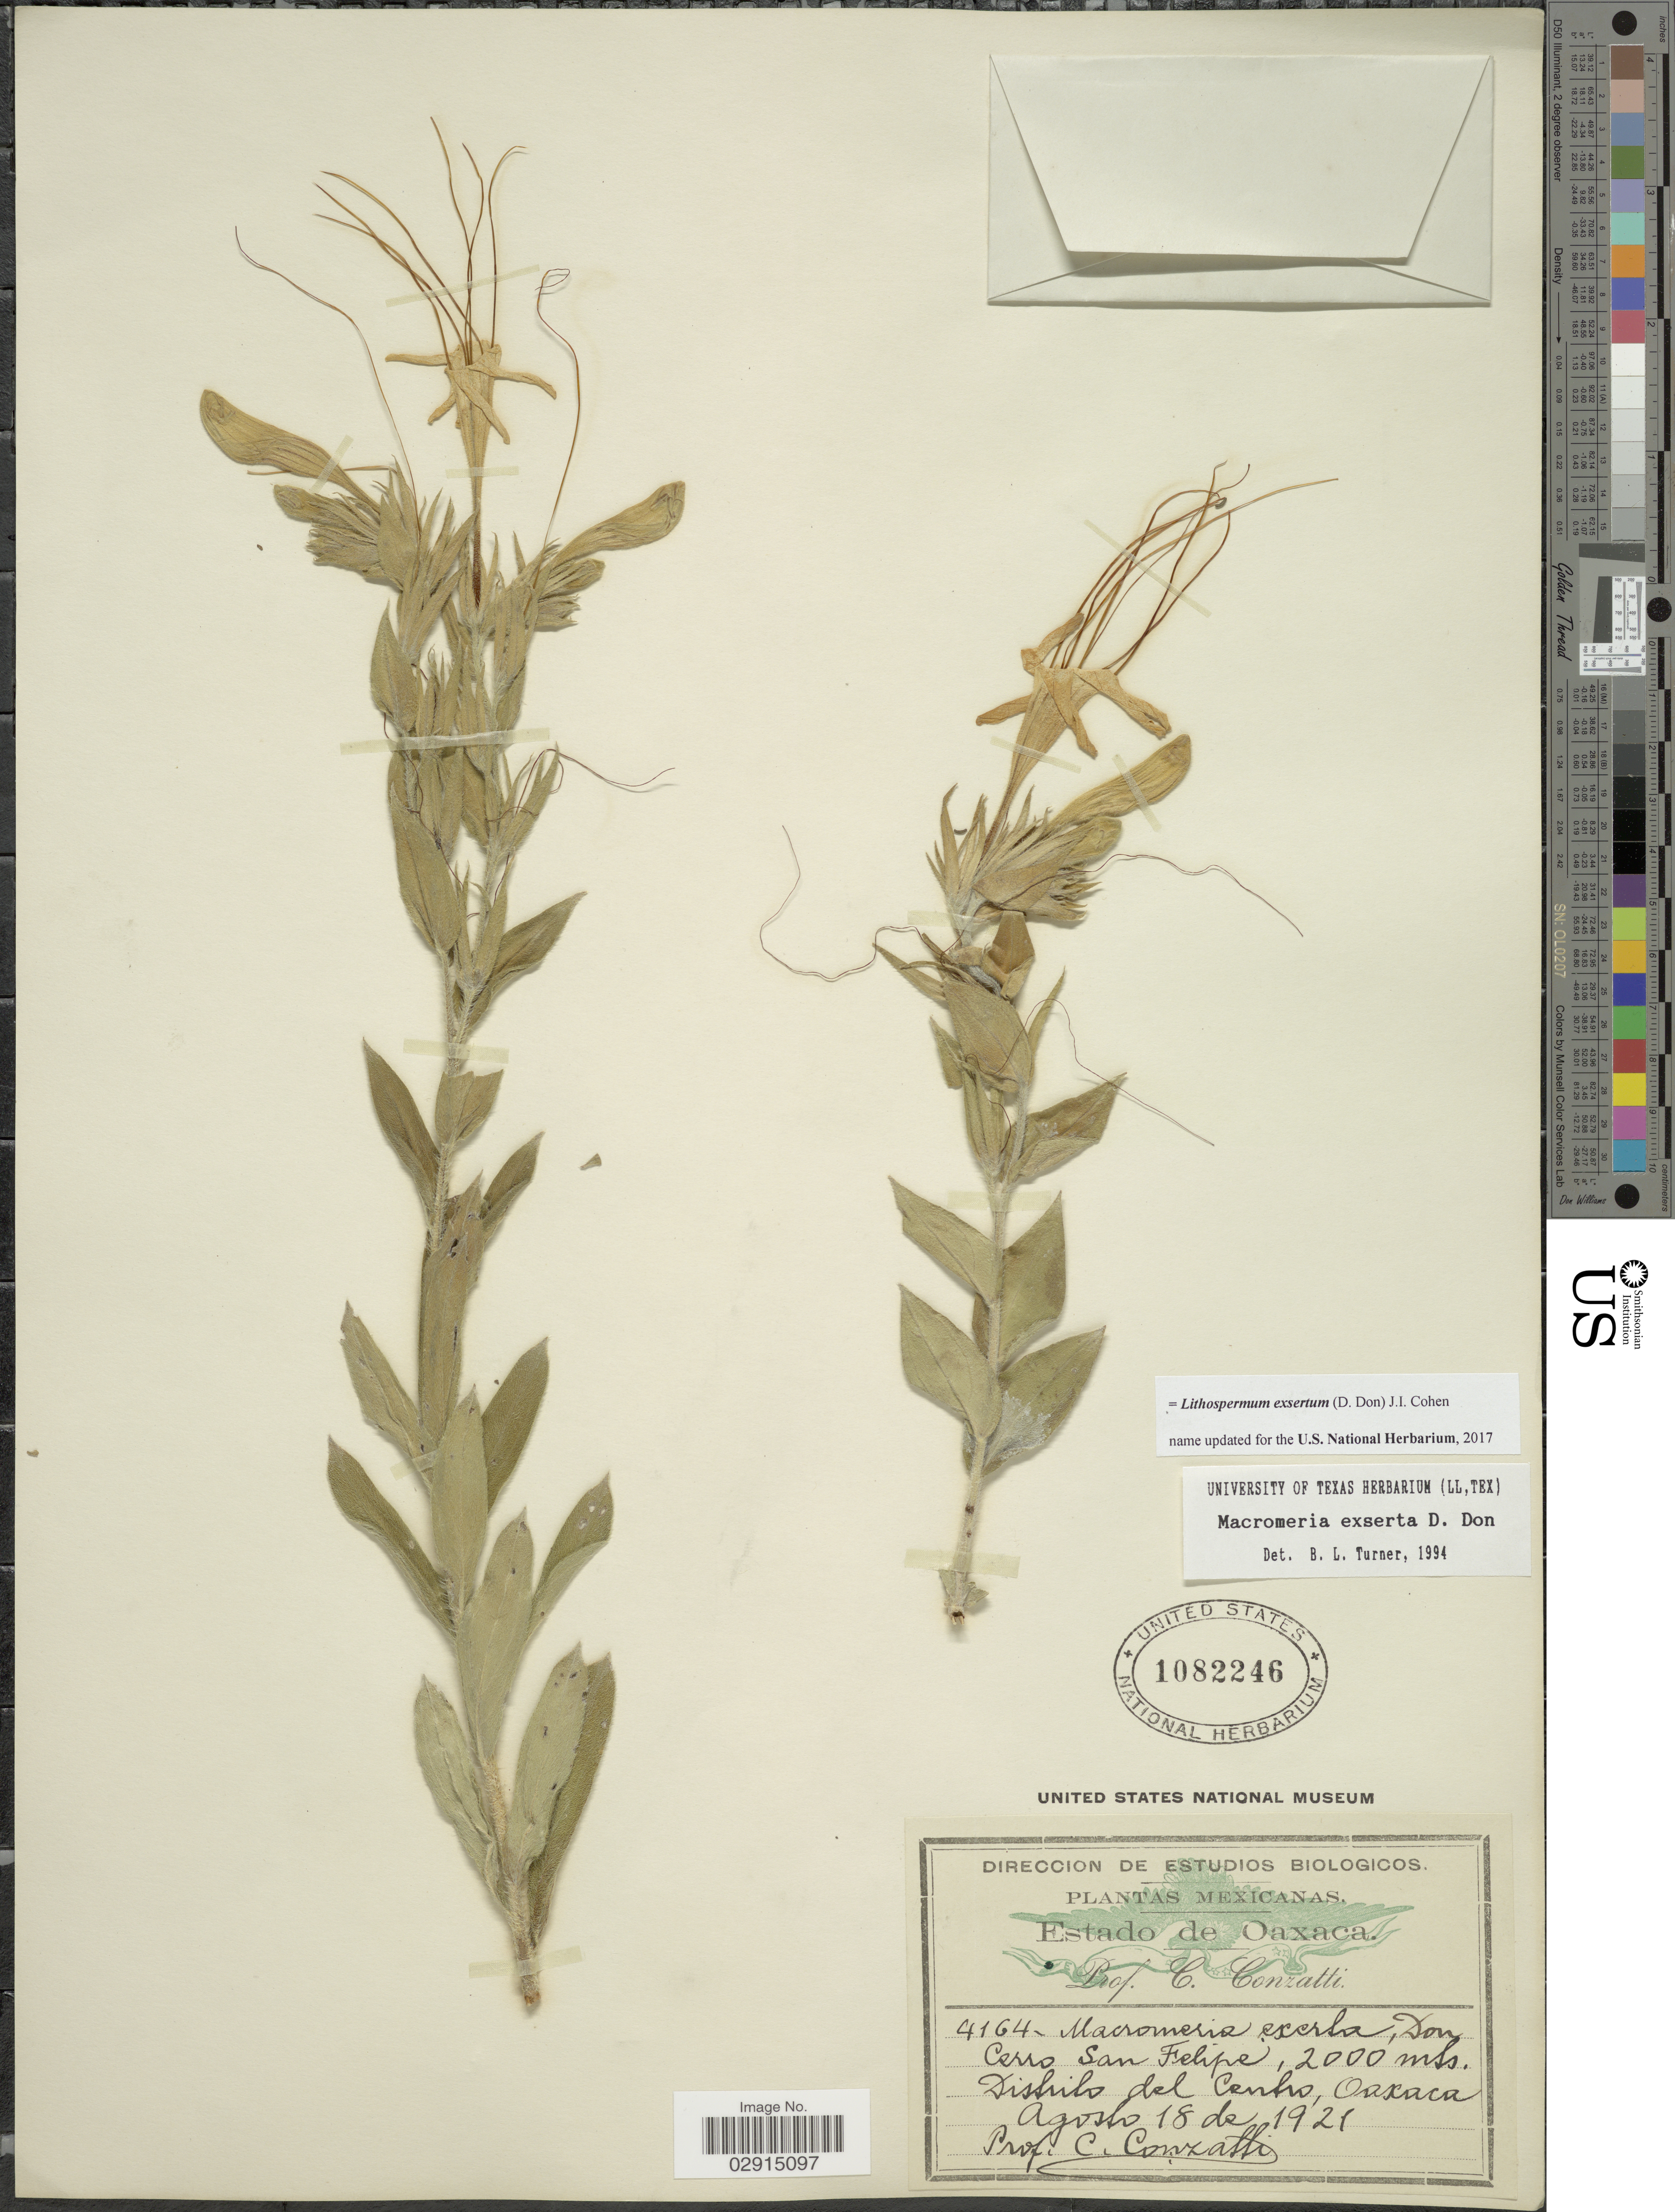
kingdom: Plantae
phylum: Tracheophyta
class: Magnoliopsida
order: Boraginales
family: Boraginaceae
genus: Lithospermum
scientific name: Lithospermum exsertum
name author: (D. Don) Cohen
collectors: C. Conzatti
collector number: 4164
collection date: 1921-08-18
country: Mexico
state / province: Oaxaca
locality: Cerro San Felipe, Distrito del Centro.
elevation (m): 2000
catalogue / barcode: US 1082246